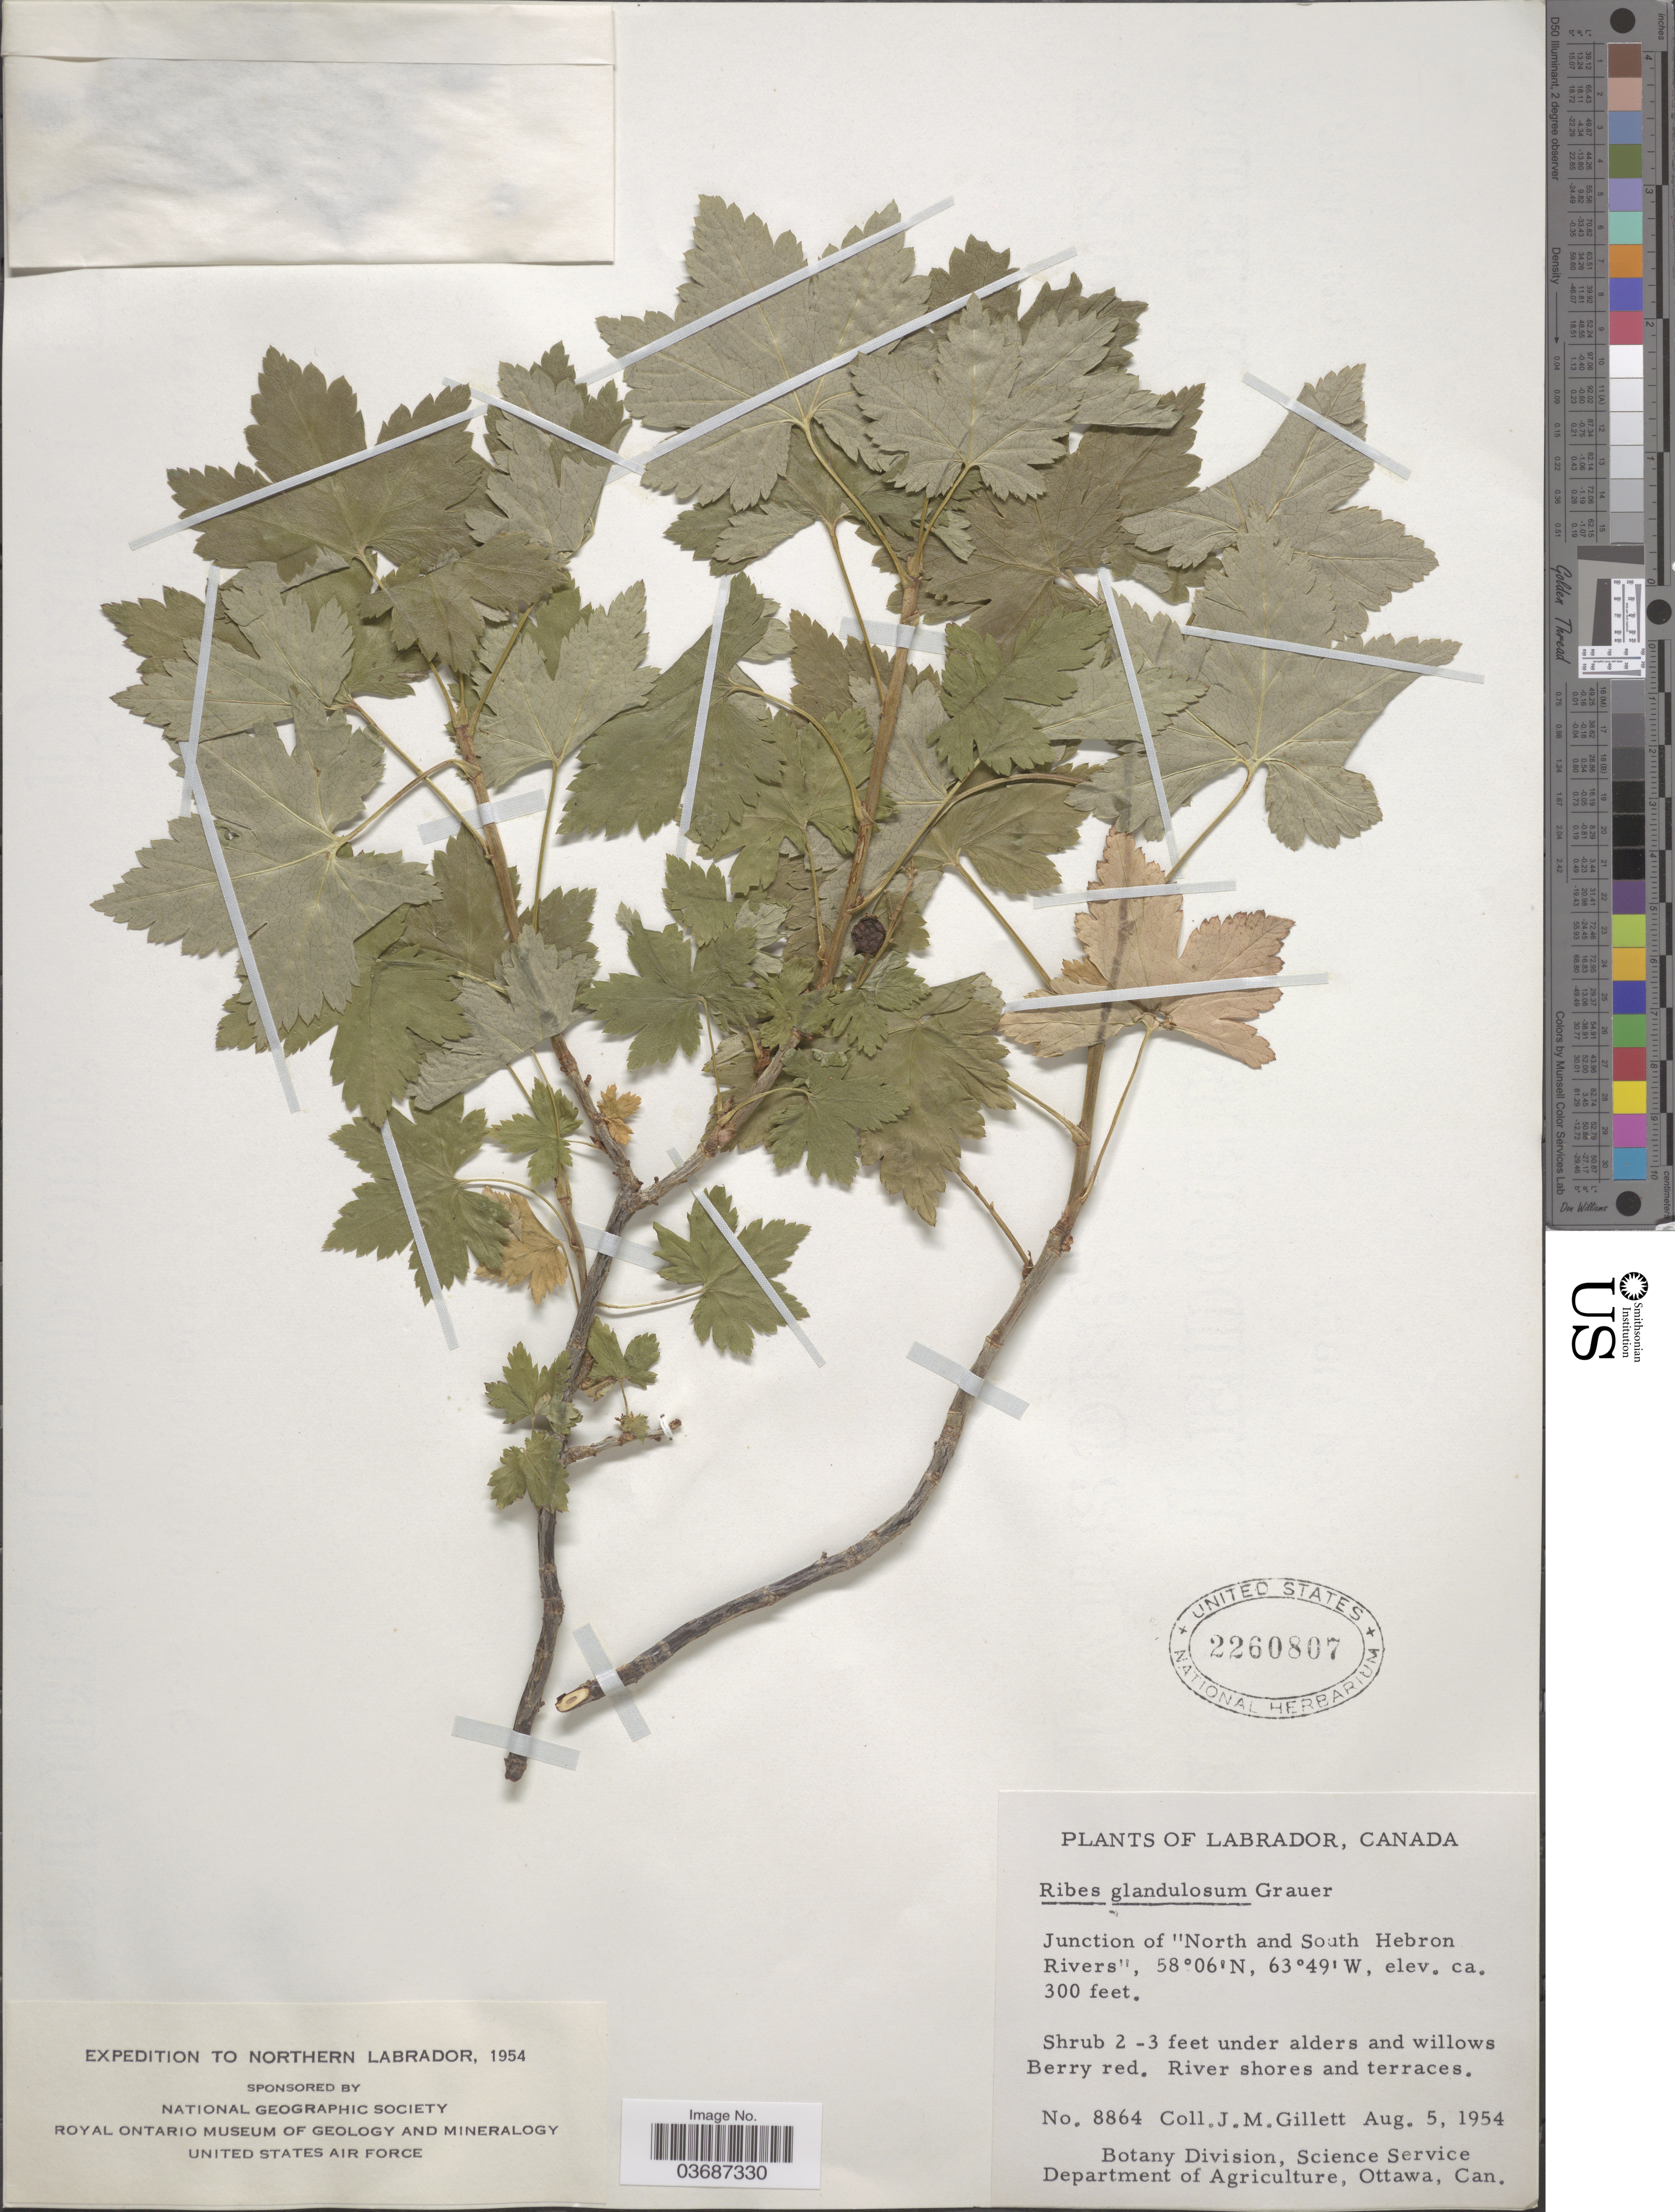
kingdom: Plantae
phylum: Tracheophyta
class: Magnoliopsida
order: Saxifragales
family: Grossulariaceae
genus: Ribes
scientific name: Ribes glandulosum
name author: Ruiz & Pav.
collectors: J. M. Gillett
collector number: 8864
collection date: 1954-08-05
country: Canada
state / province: Newfoundland and Labrador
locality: Labrador. Junction of "North and South Hebron Rivers".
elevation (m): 91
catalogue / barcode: US 2260807